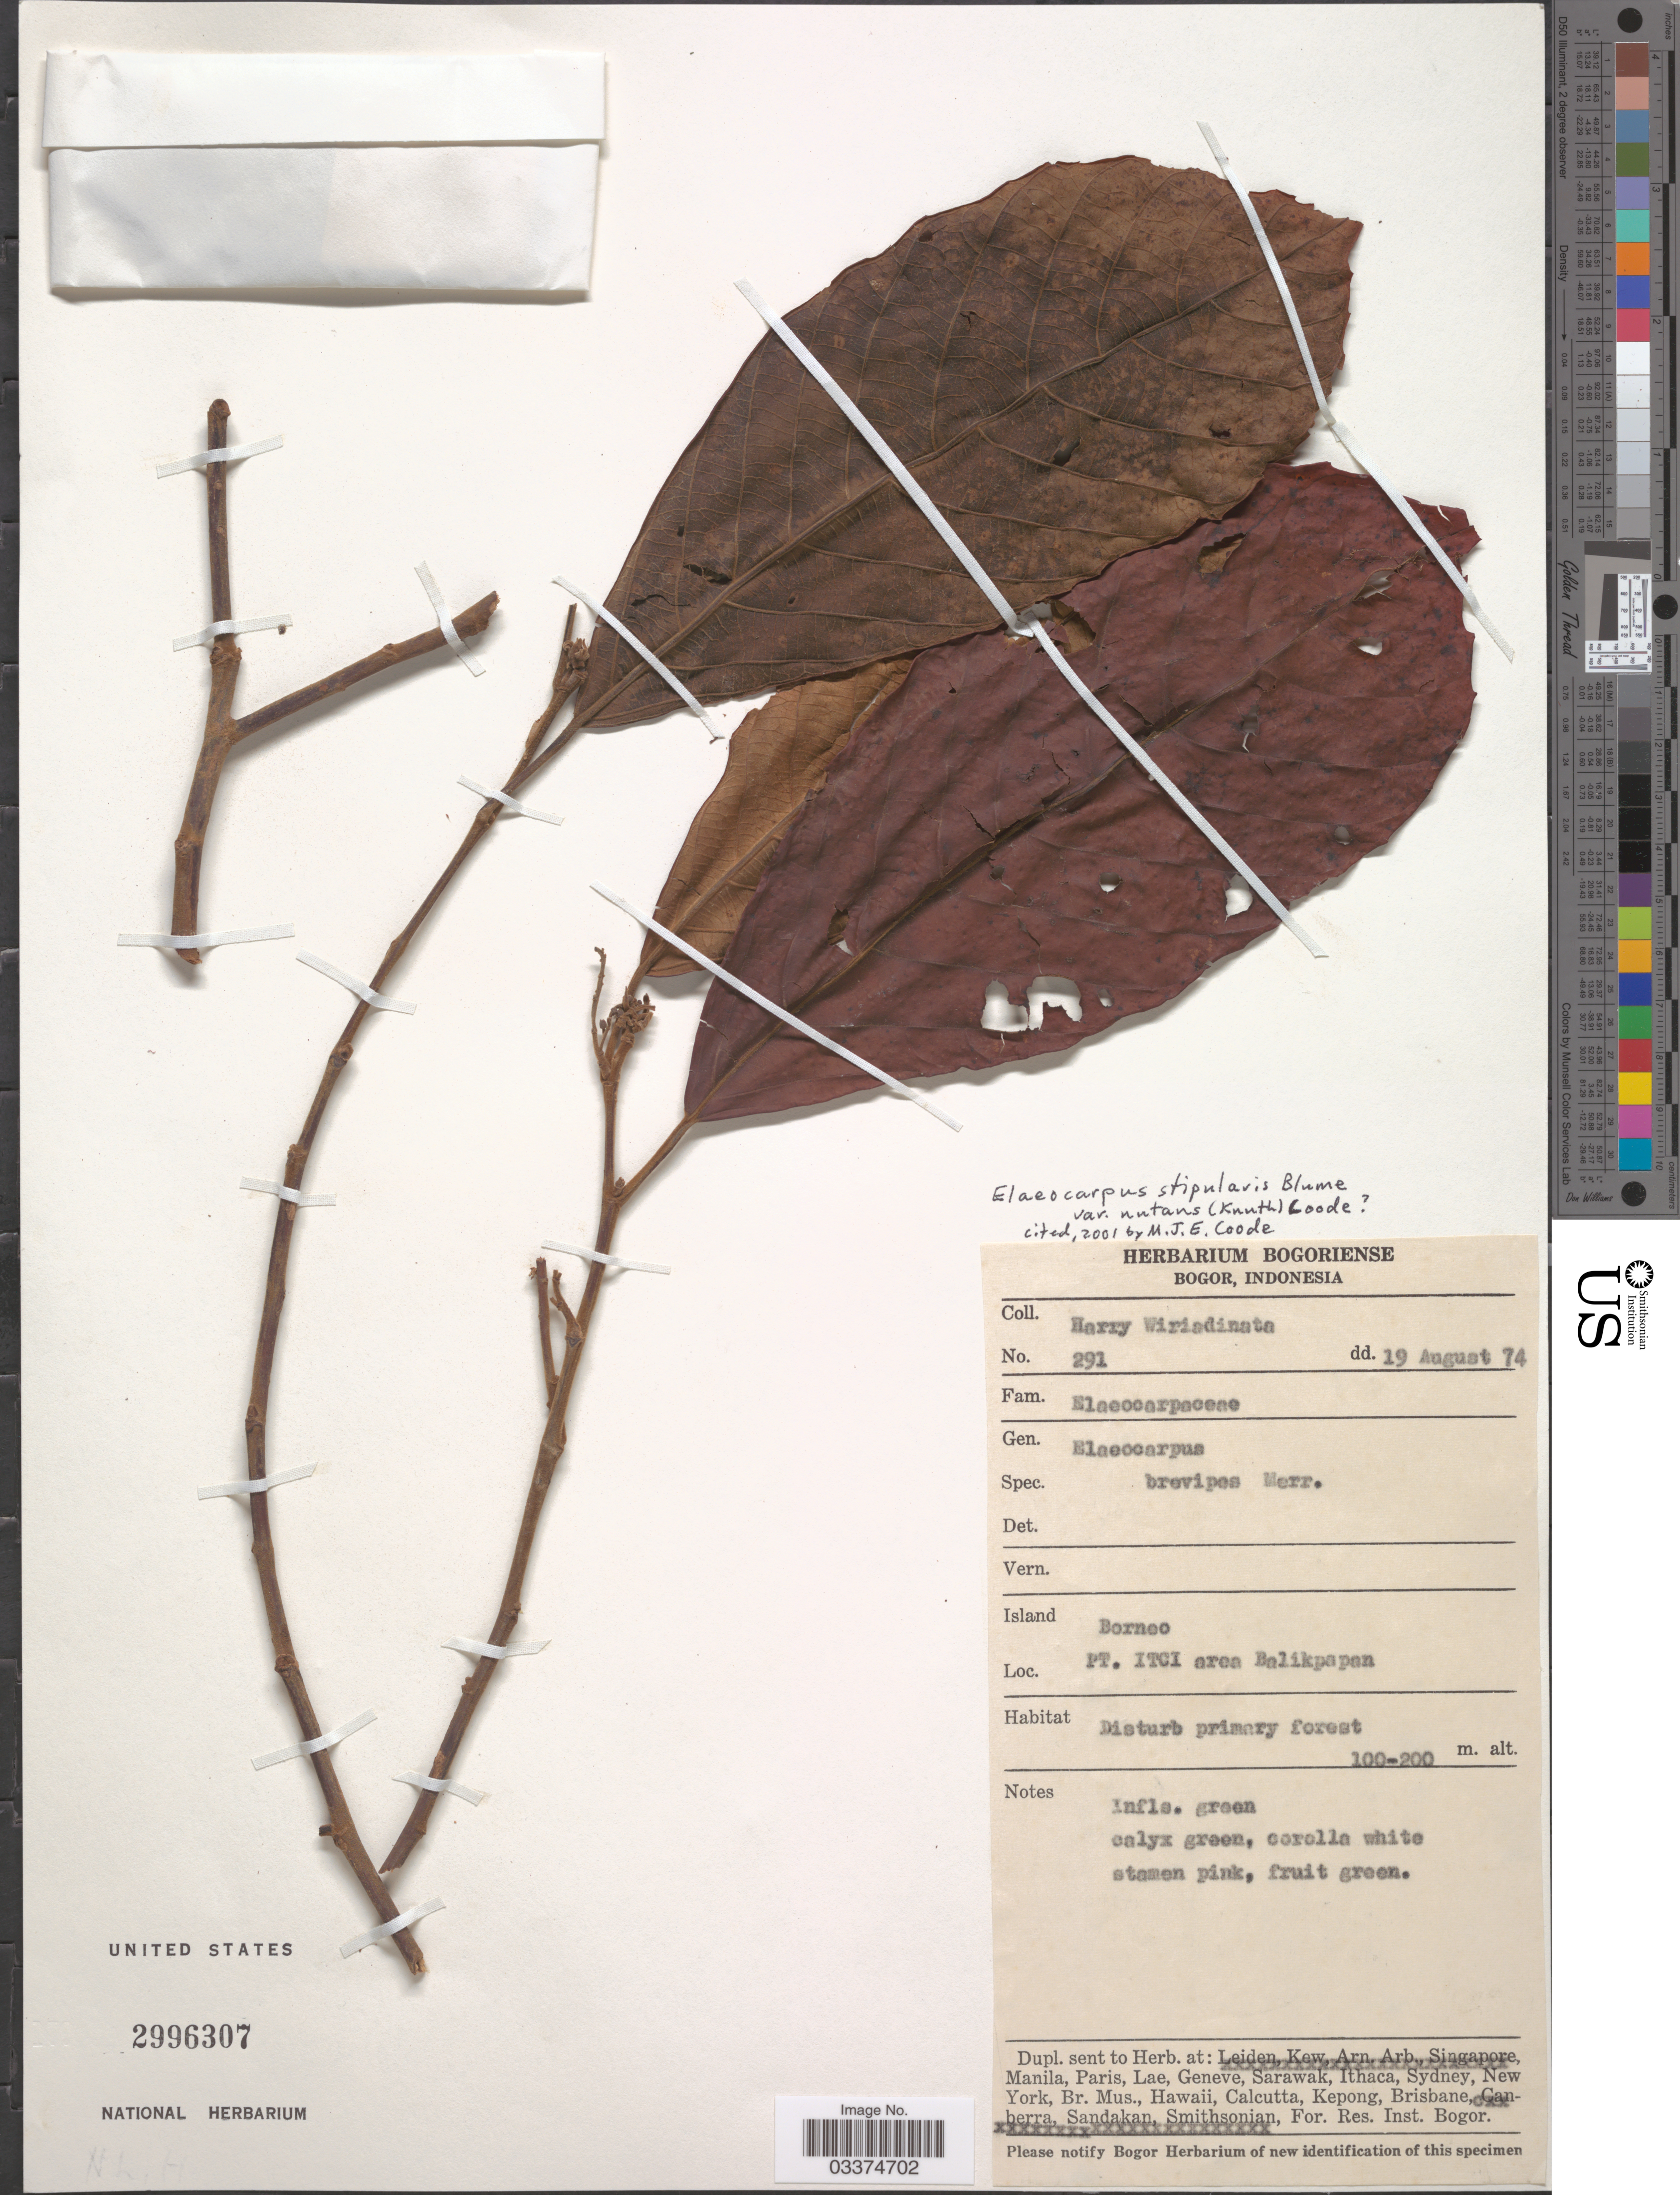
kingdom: Plantae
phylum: Tracheophyta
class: Magnoliopsida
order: Oxalidales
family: Elaeocarpaceae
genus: Elaeocarpus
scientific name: Elaeocarpus stipularis var. nutans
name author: (R. Knuth) Coode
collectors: H. Wiriadinata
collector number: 291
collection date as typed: Transcribed d/m/y: 19/8/74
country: Indonesia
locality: Island Borneo. PT. ITCI area Balikpapan.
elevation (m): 100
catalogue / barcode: US 2996307